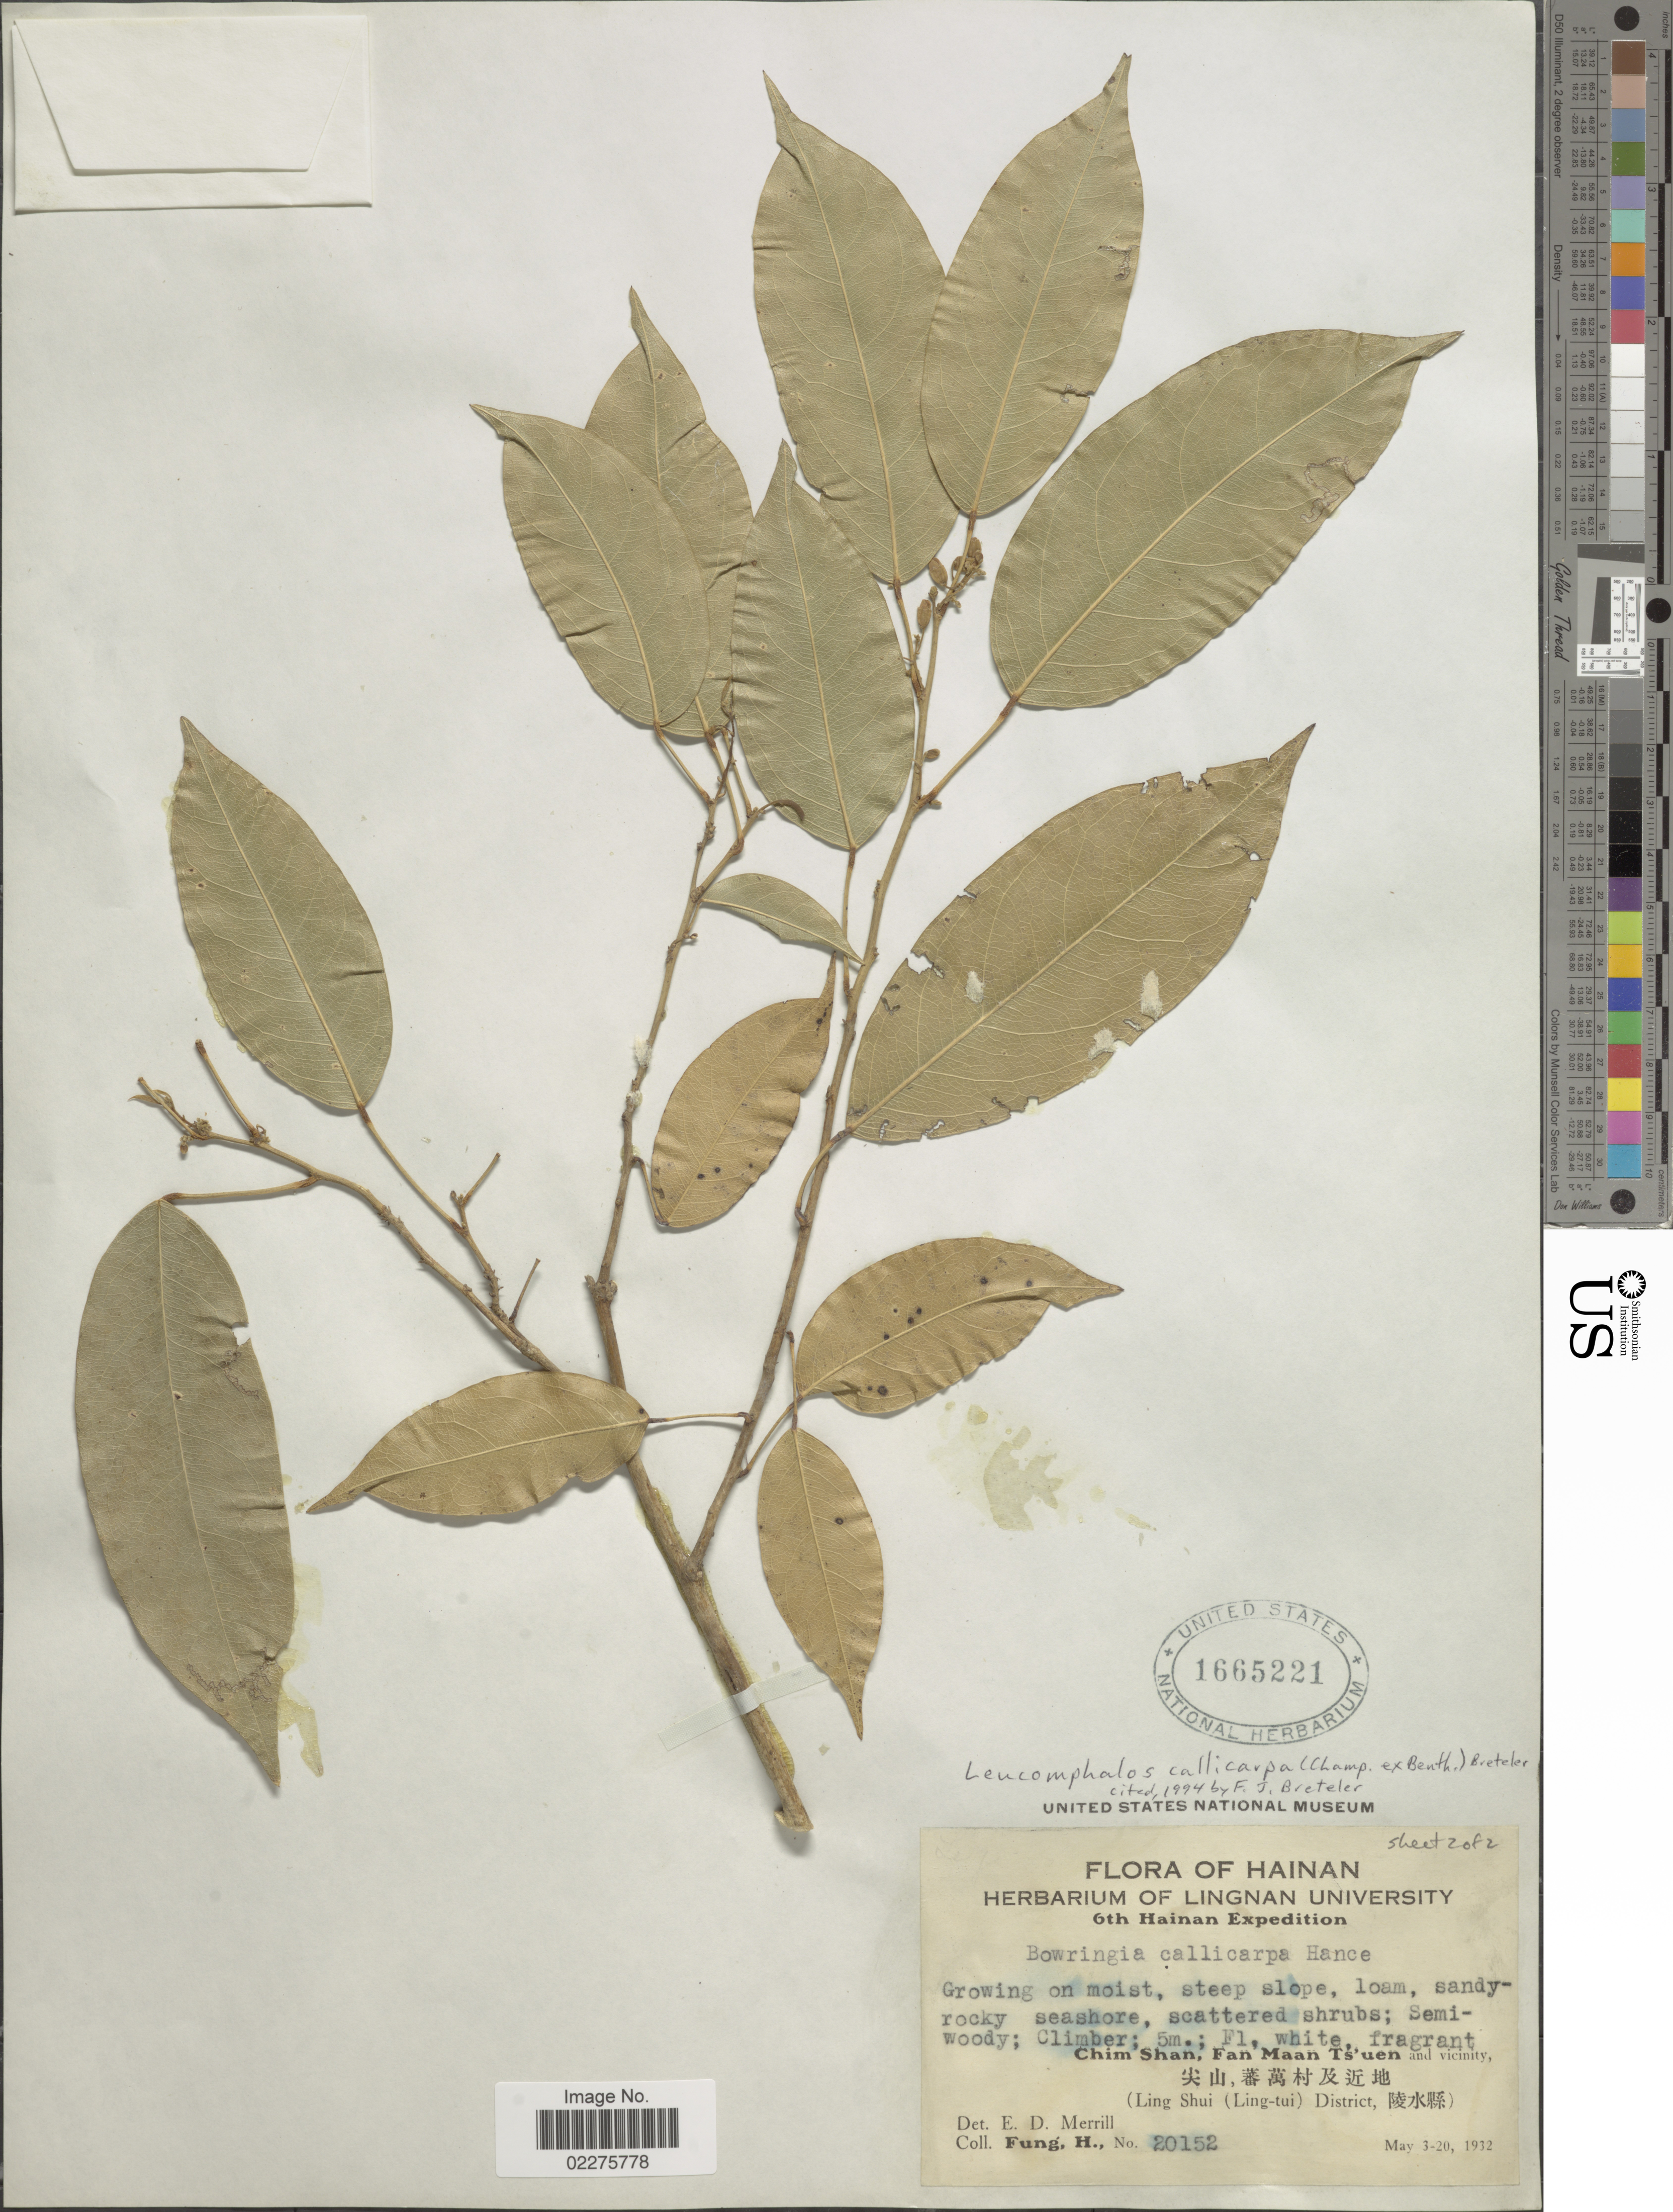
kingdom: Plantae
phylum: Tracheophyta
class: Magnoliopsida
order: Fabales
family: Fabaceae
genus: Bowringia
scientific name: Bowringia callicarpa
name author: Champ. ex Benth.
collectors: H. Fung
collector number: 20152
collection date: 1932-05-03/1932-05-20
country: China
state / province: Hainan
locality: Chim Shan, Fan Maan Ts'uen and vicinity, (Ling Shui (Ling-tui) District)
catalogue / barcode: US 1665221